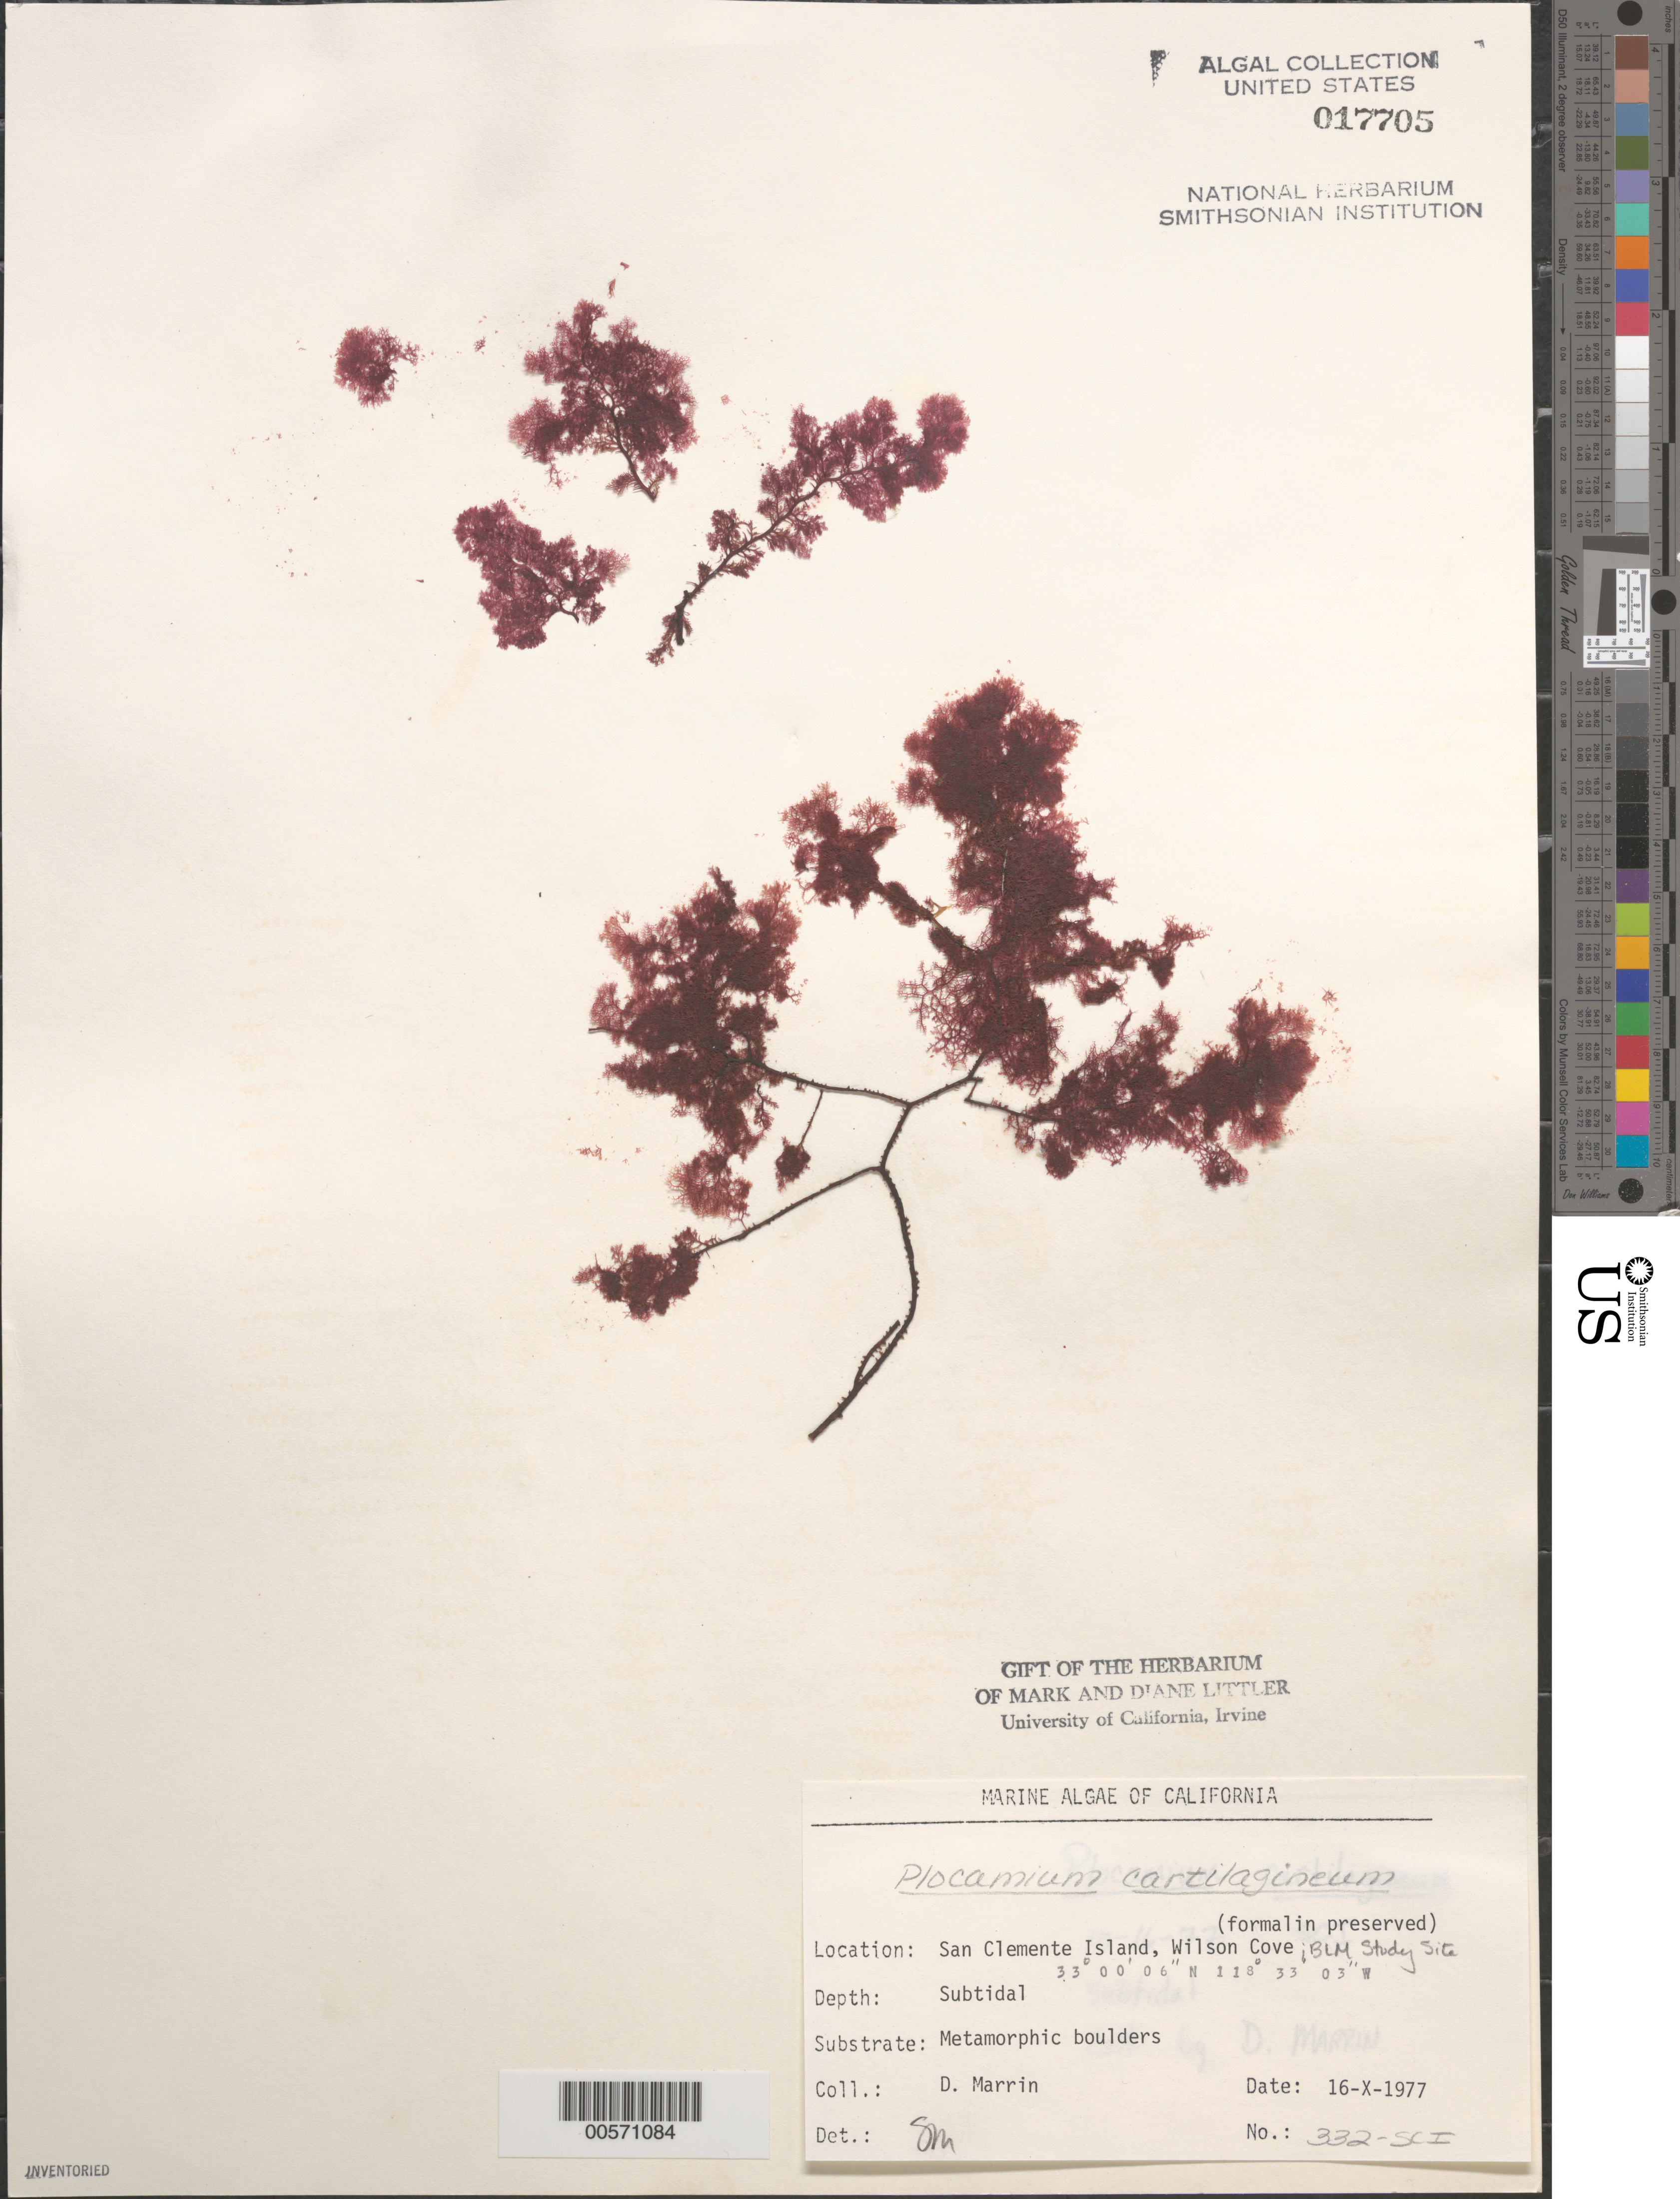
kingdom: Plantae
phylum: Rhodophyta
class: Florideophyceae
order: Plocamiales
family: Plocamiaceae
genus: Plocamium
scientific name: Plocamium cartilagineum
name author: (L.) P.S. Dixon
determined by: Murray, S. N.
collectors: D. Marrin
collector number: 332-sci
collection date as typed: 16 Oct 1977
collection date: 1977-10-16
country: United States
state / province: California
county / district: Los Angeles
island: San Clemente Island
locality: Wilson Cove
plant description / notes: BLM-SOCALBIGHT Rocky Intertidal Survey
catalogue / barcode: US 17705